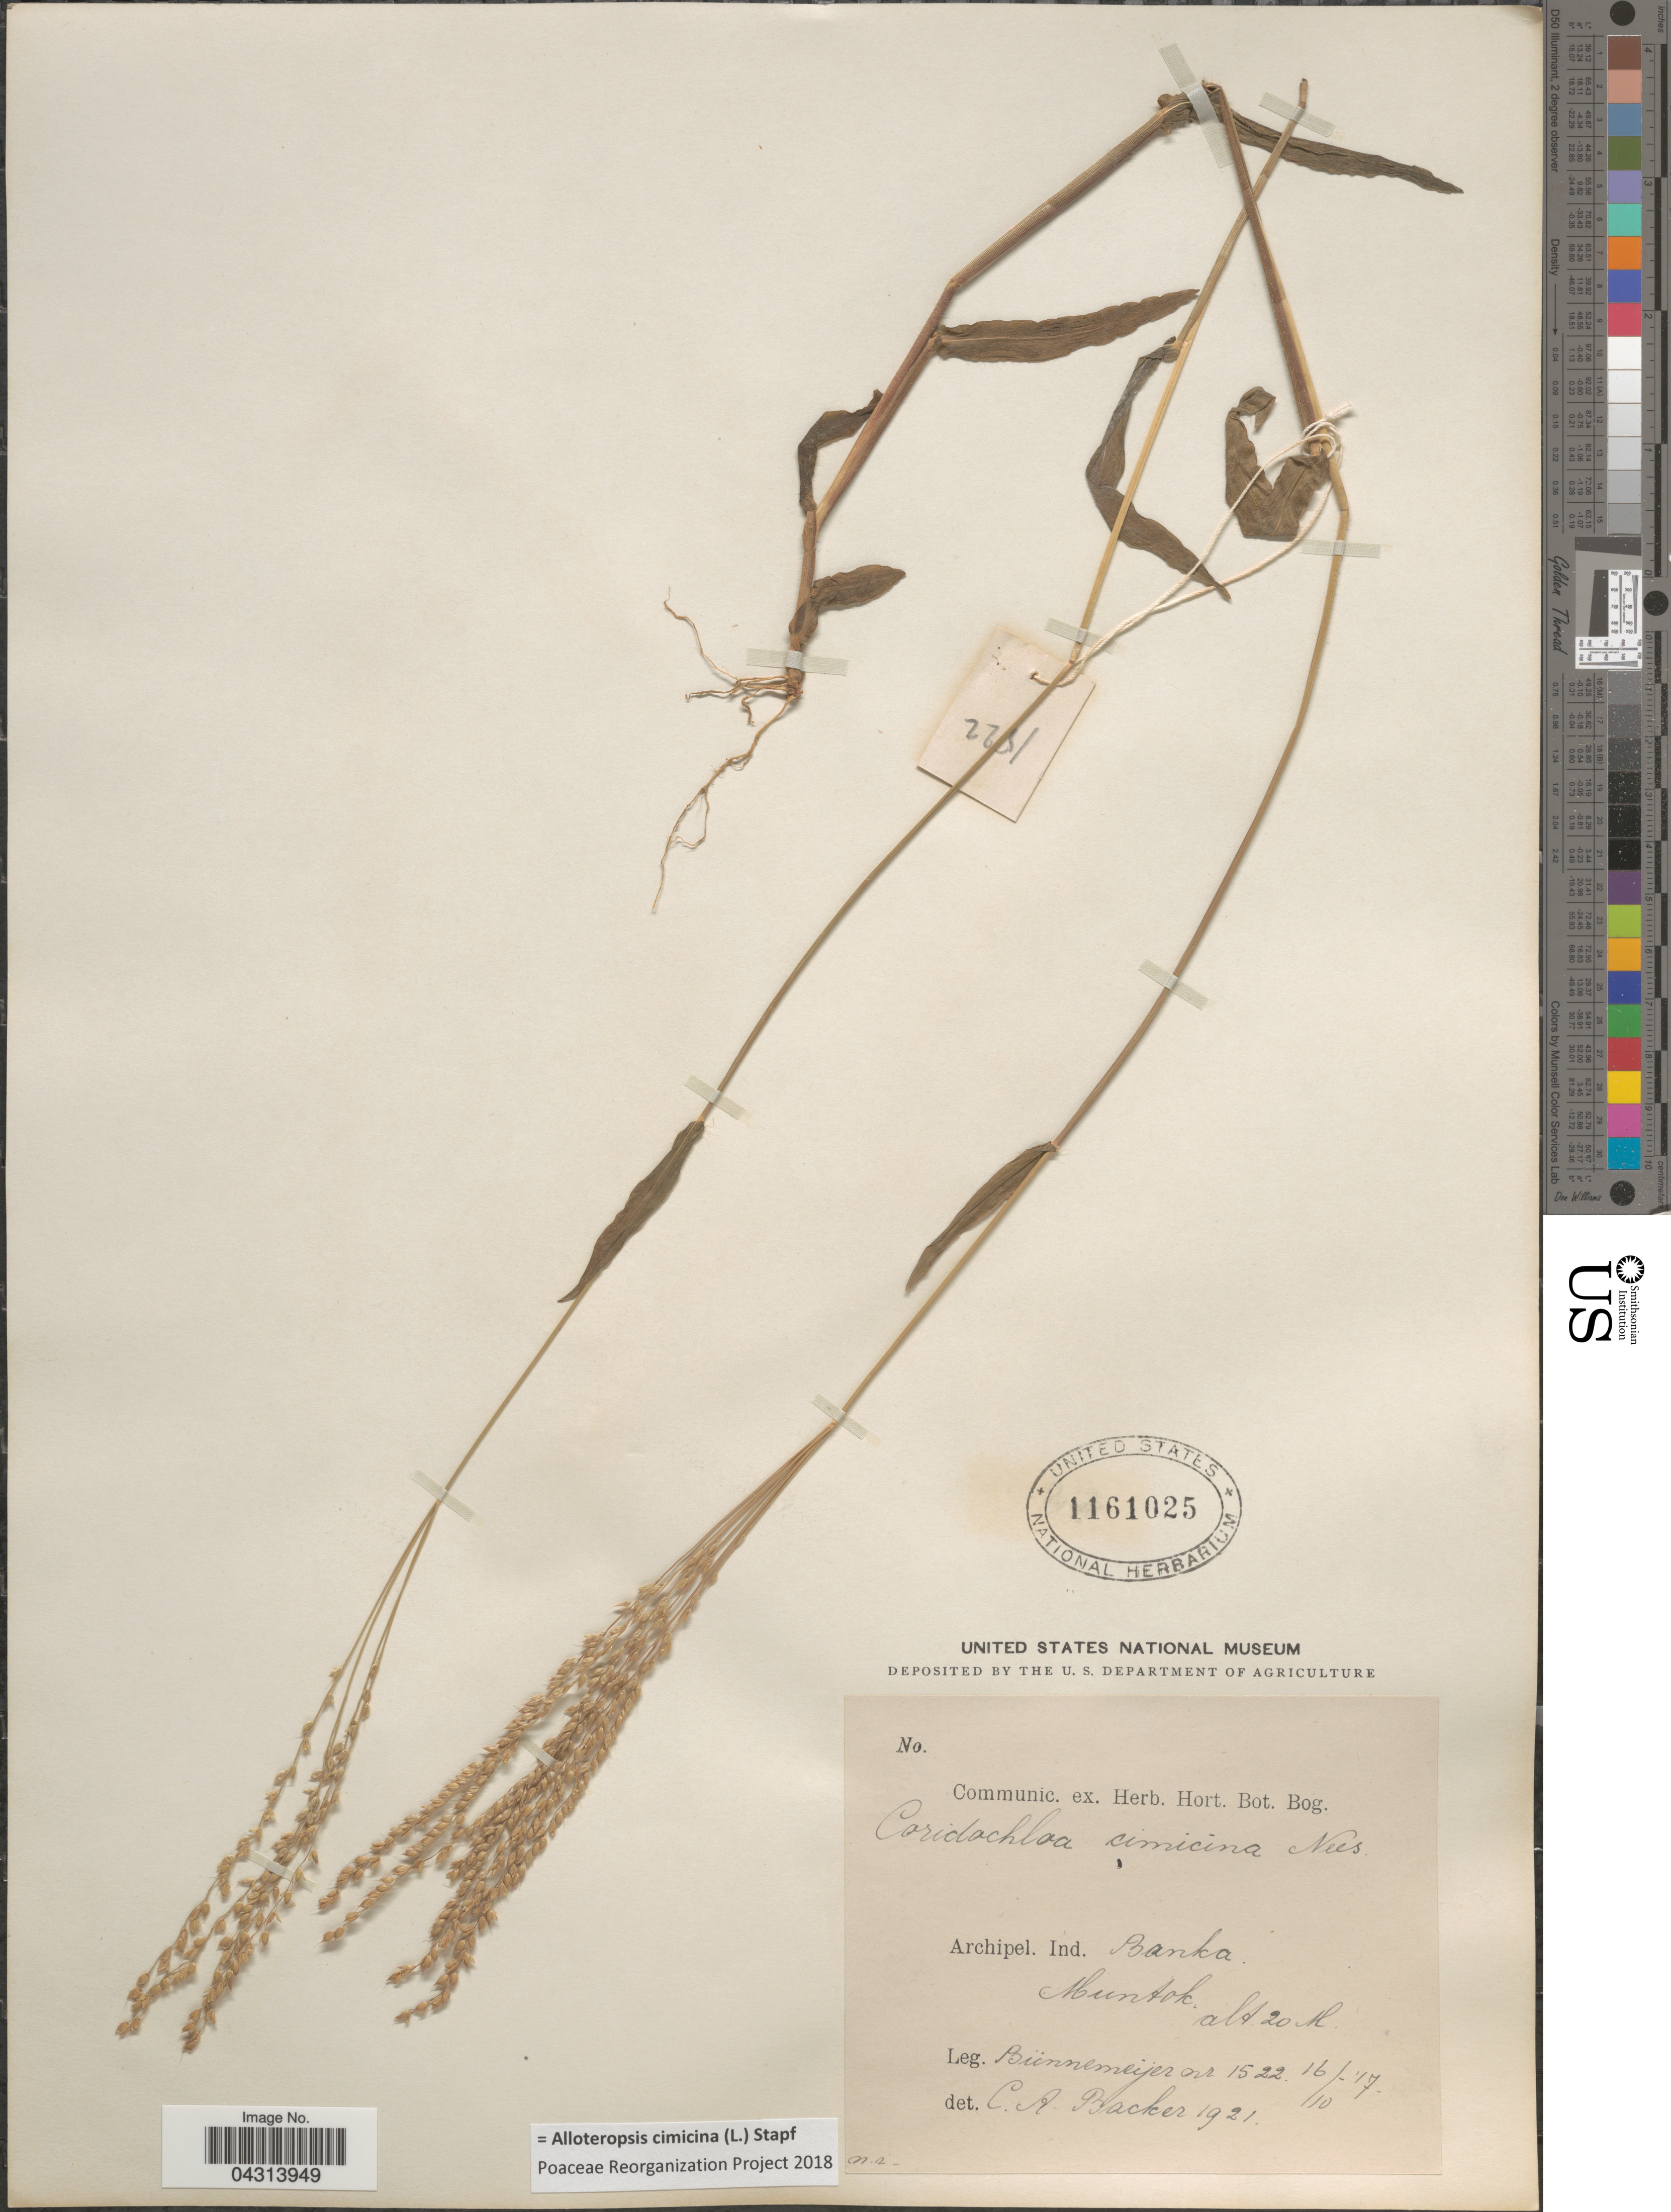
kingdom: Plantae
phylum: Tracheophyta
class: Liliopsida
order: Poales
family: Poaceae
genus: Alloteropsis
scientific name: Alloteropsis cimicina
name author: (L.) Stapf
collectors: -. Bunnemeijer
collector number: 1522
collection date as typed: Transcribed d/m/y: 16/10/17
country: Indonesia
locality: Archipel. Ind. Banka. Muntok.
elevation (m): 20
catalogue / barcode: US 1161025